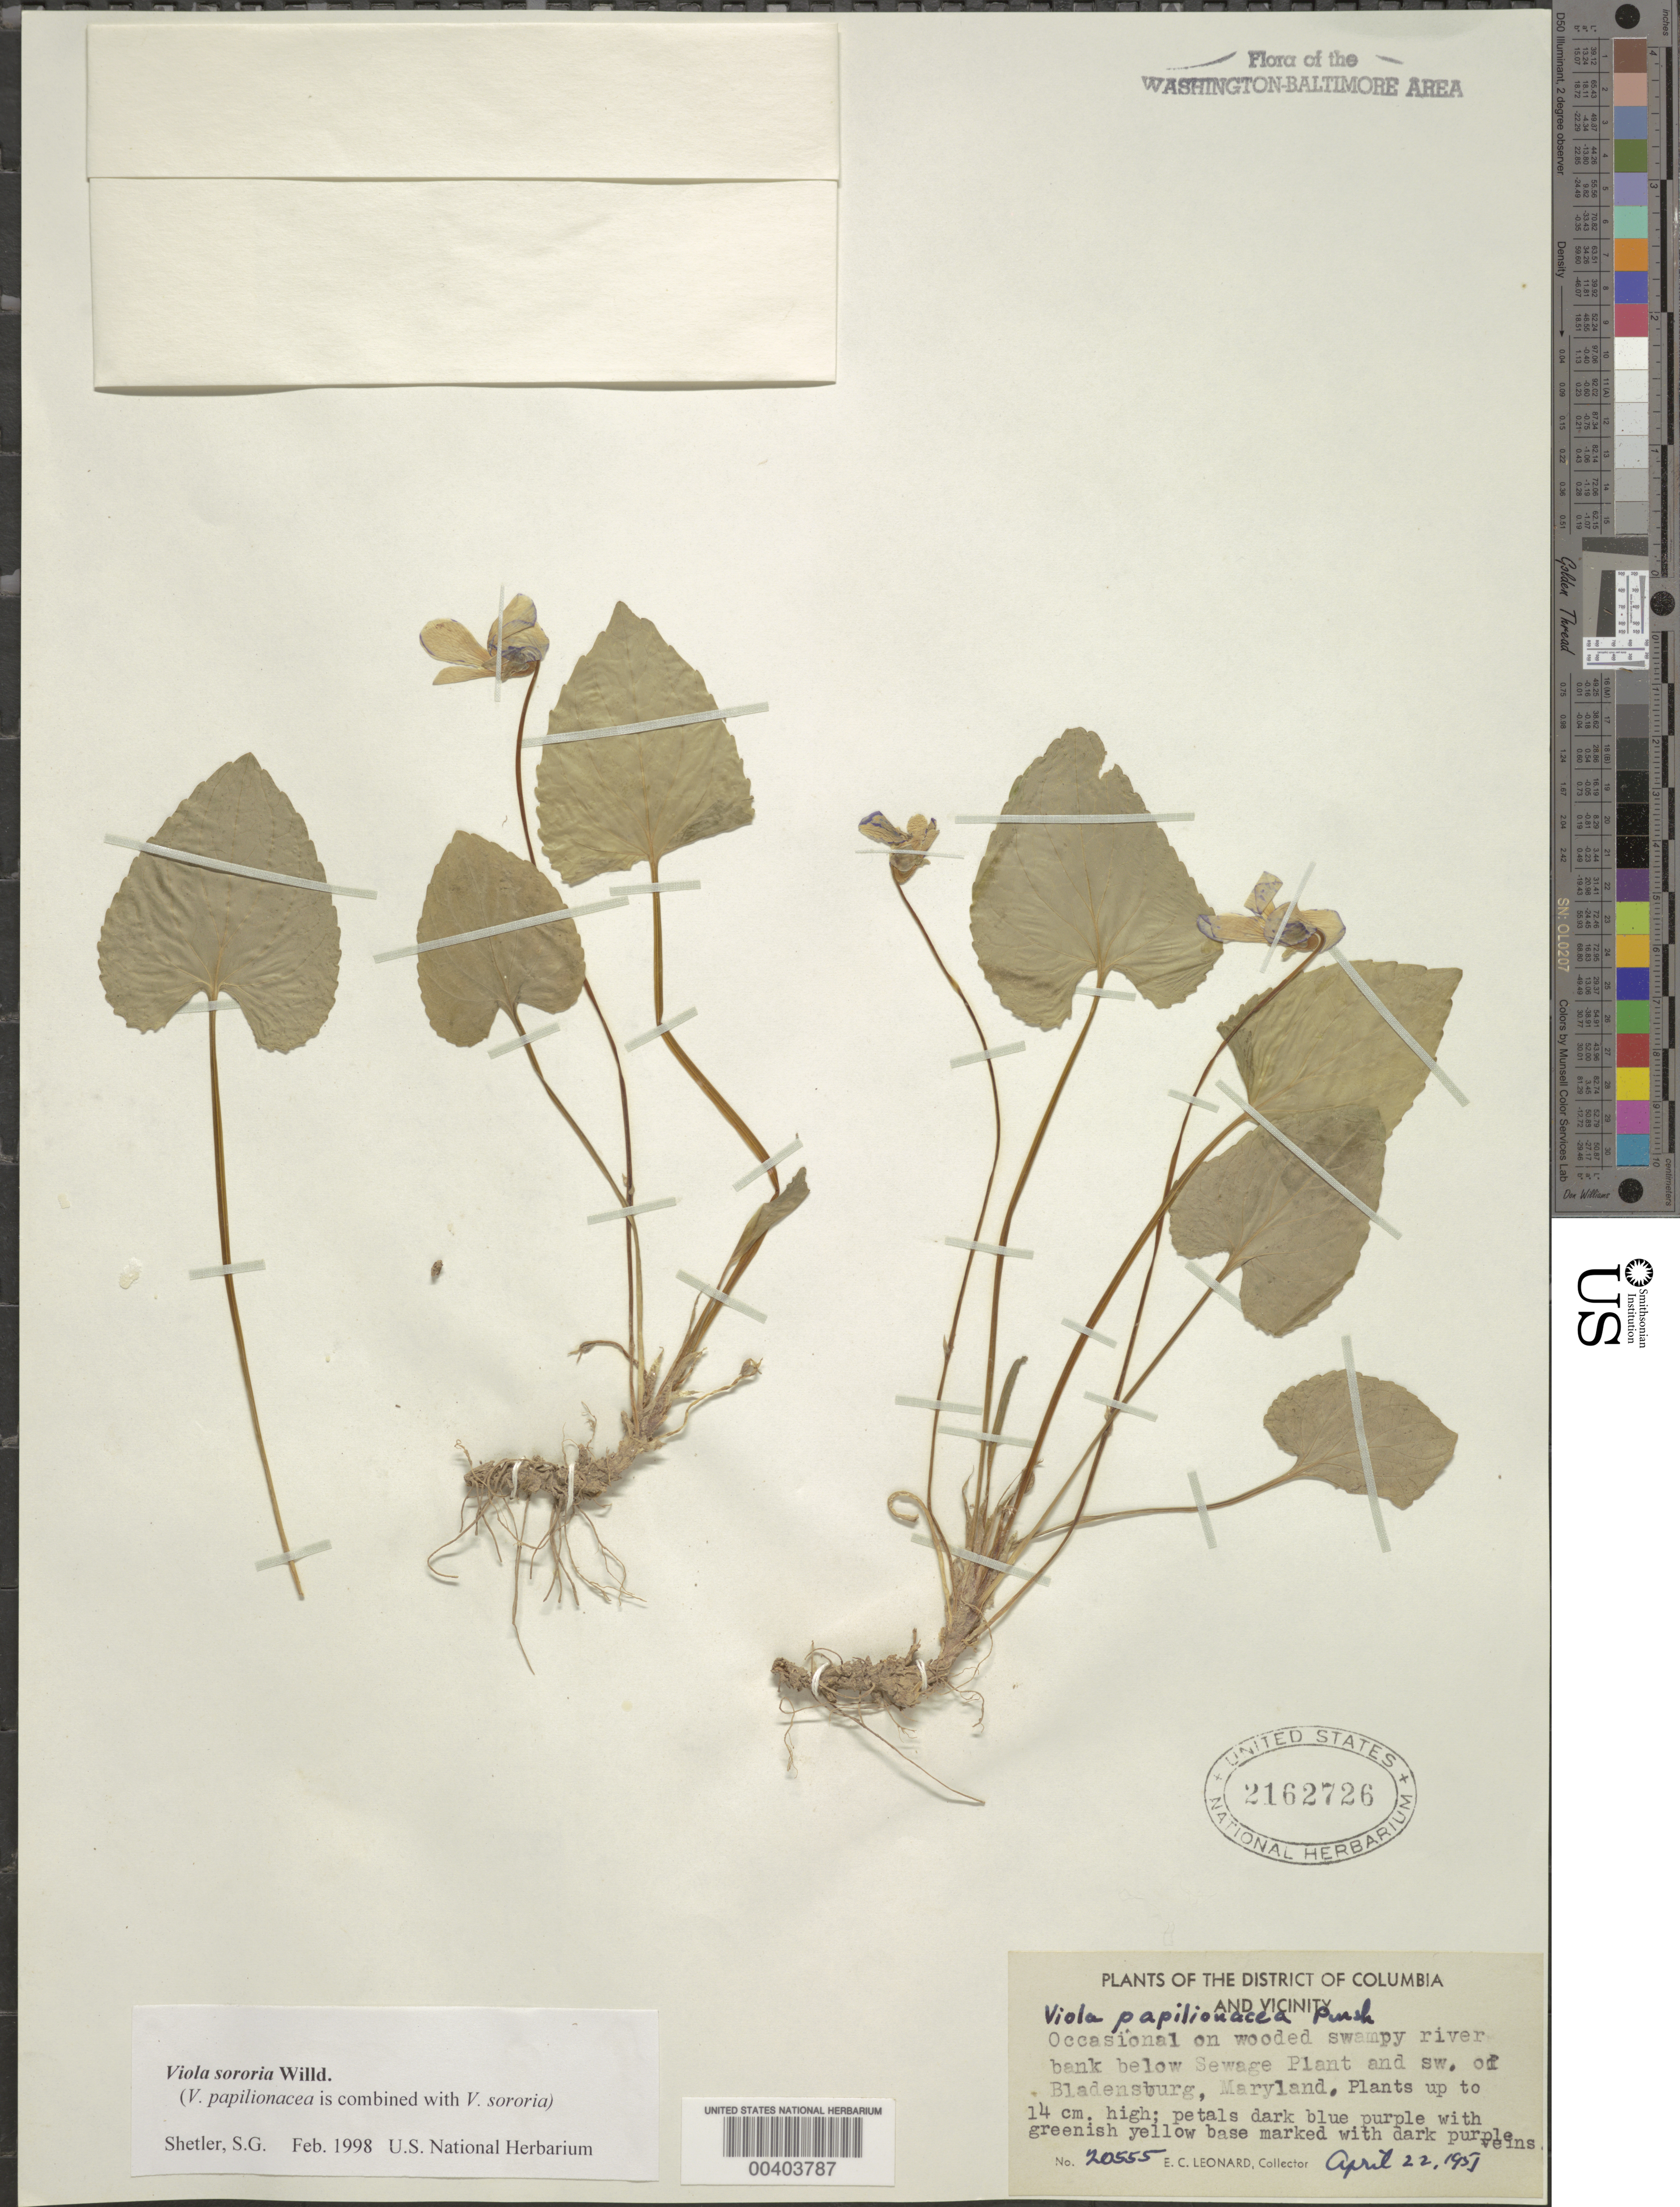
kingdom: Plantae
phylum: Tracheophyta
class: Magnoliopsida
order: Malpighiales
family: Violaceae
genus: Viola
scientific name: Viola sororia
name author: Willd.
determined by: Shetler, Stanwyn G., (US), NMNH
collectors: E. C. Leonard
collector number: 20555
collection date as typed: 22 Apr 1951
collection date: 1951-04-22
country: United States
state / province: Maryland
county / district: Prince George's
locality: Below Sewage Plant, southwest of Bladensburg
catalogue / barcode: US 2162726